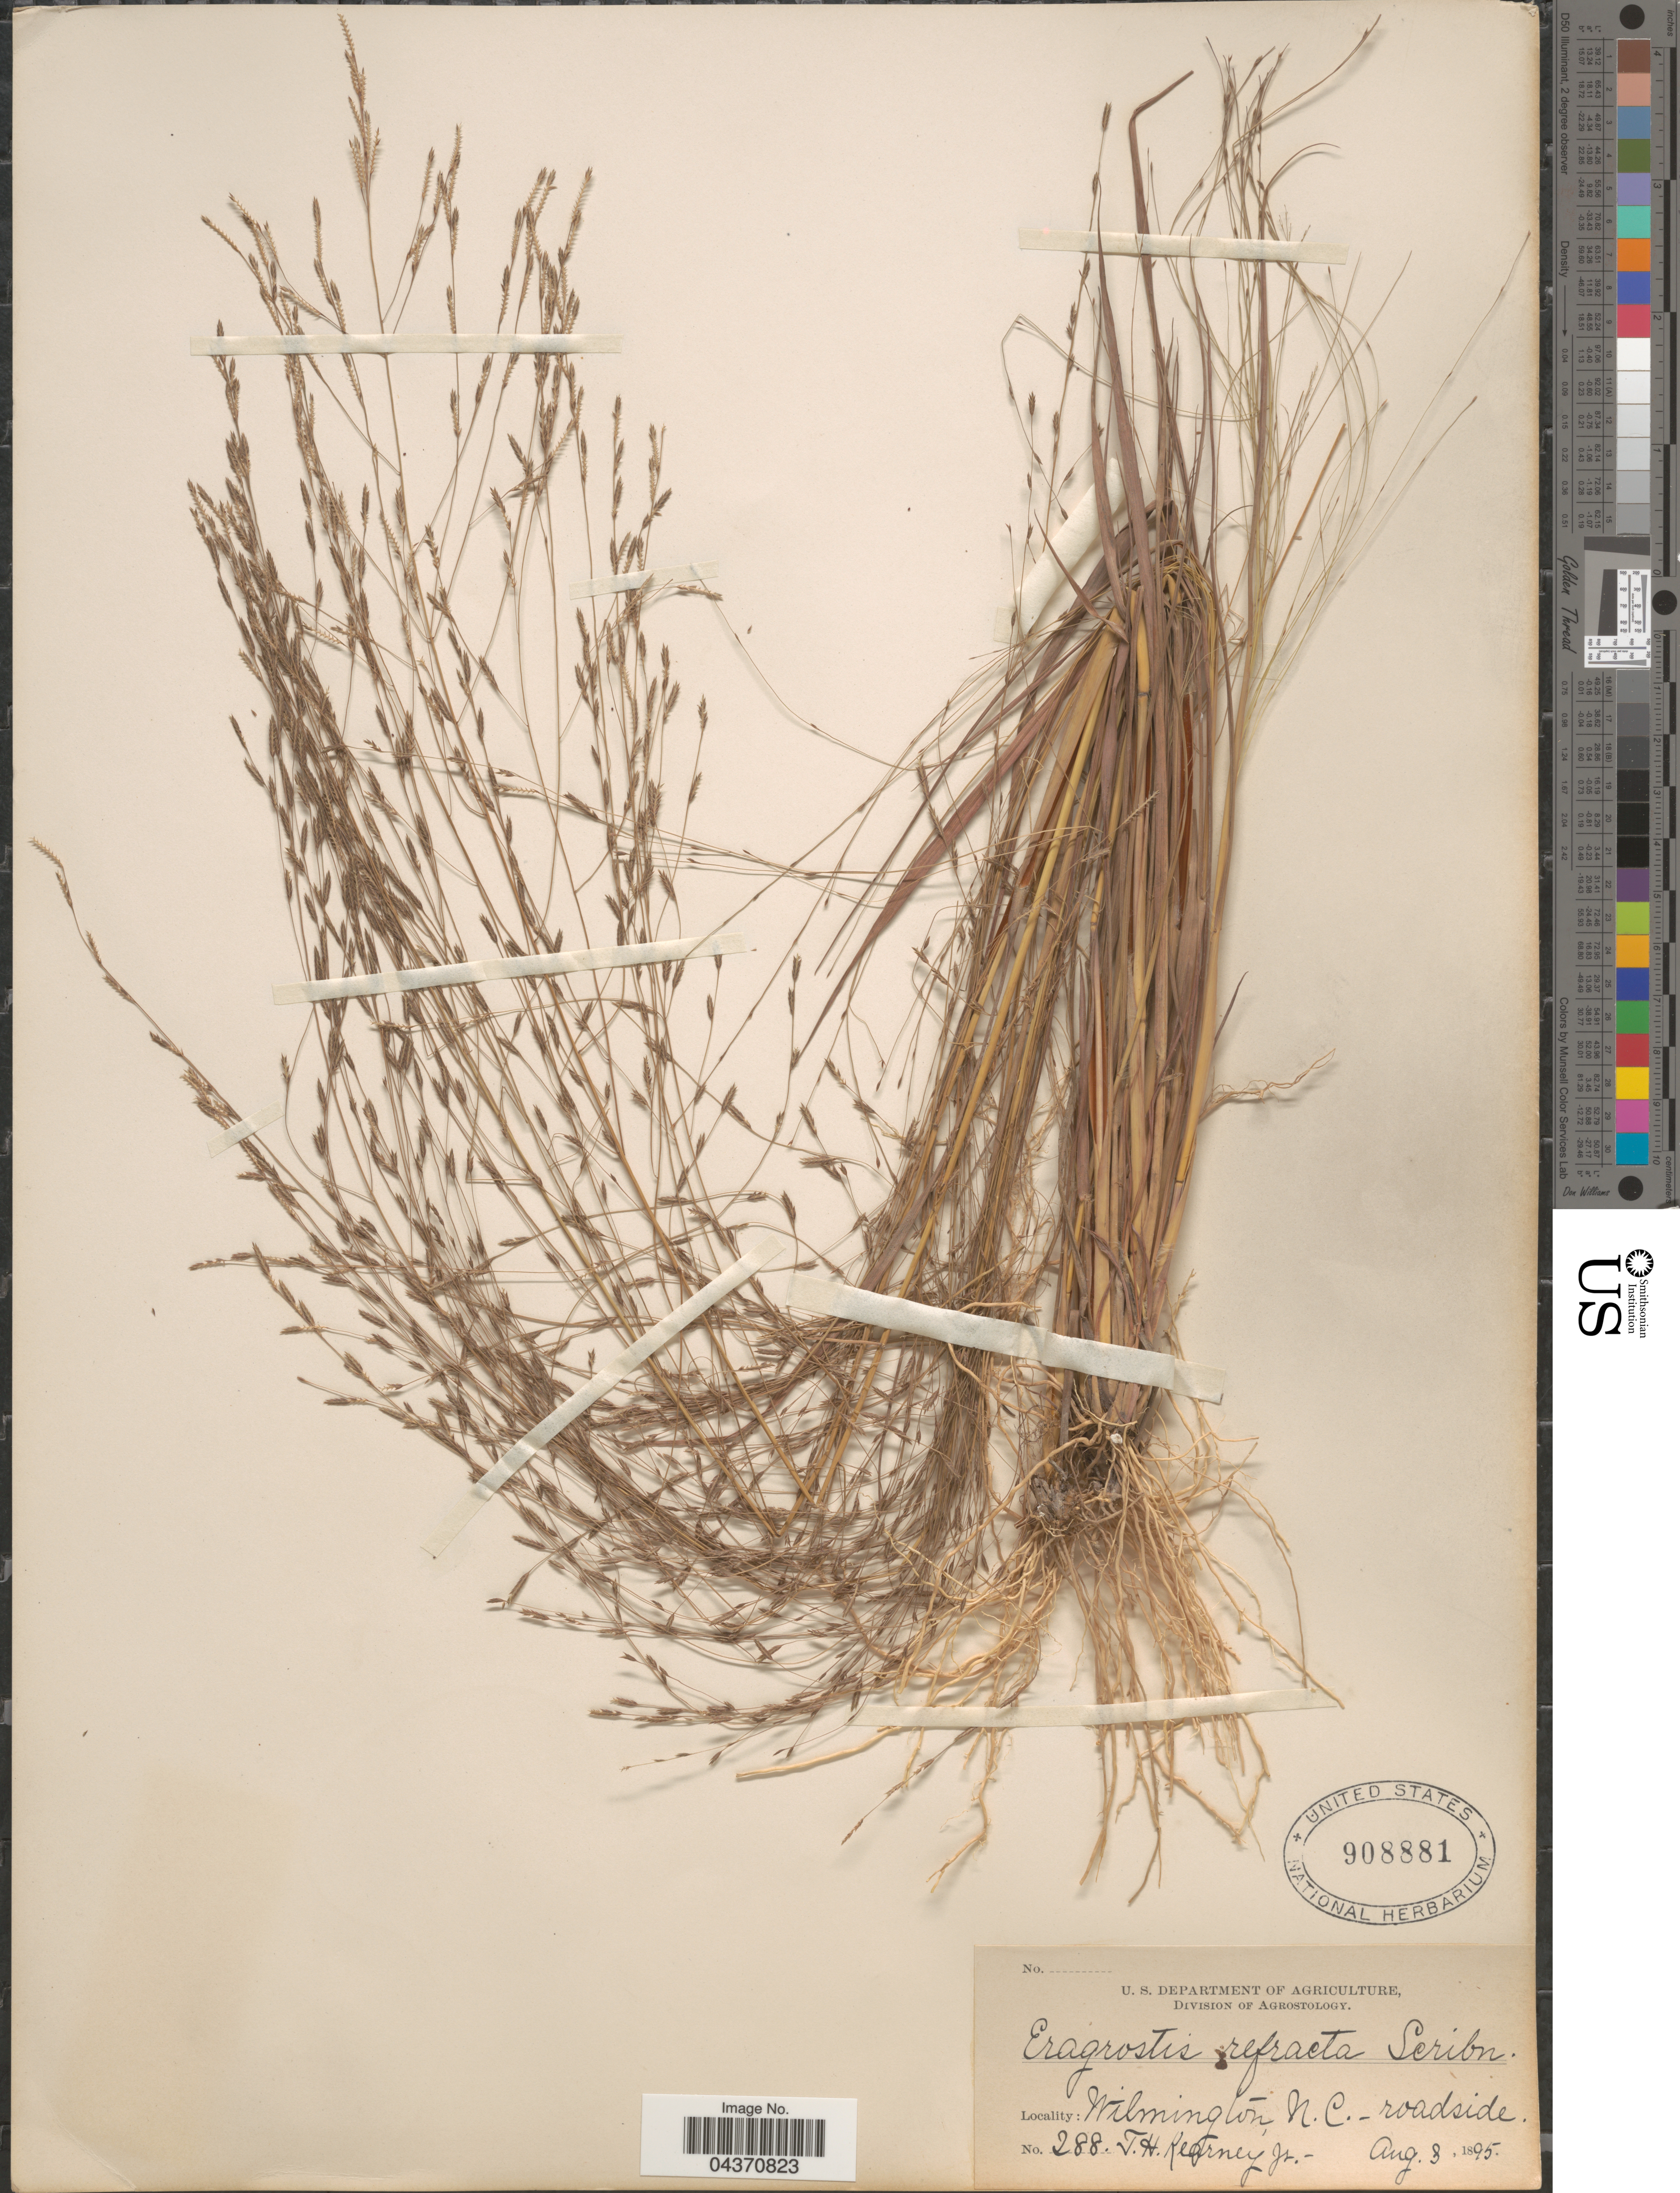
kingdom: Plantae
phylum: Tracheophyta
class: Liliopsida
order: Poales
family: Poaceae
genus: Eragrostis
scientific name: Eragrostis refracta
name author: (Muhl.) Scribn.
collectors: T. H. Kearney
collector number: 288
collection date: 1895-08-03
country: United States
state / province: North Carolina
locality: Wilmington.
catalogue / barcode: US 908881